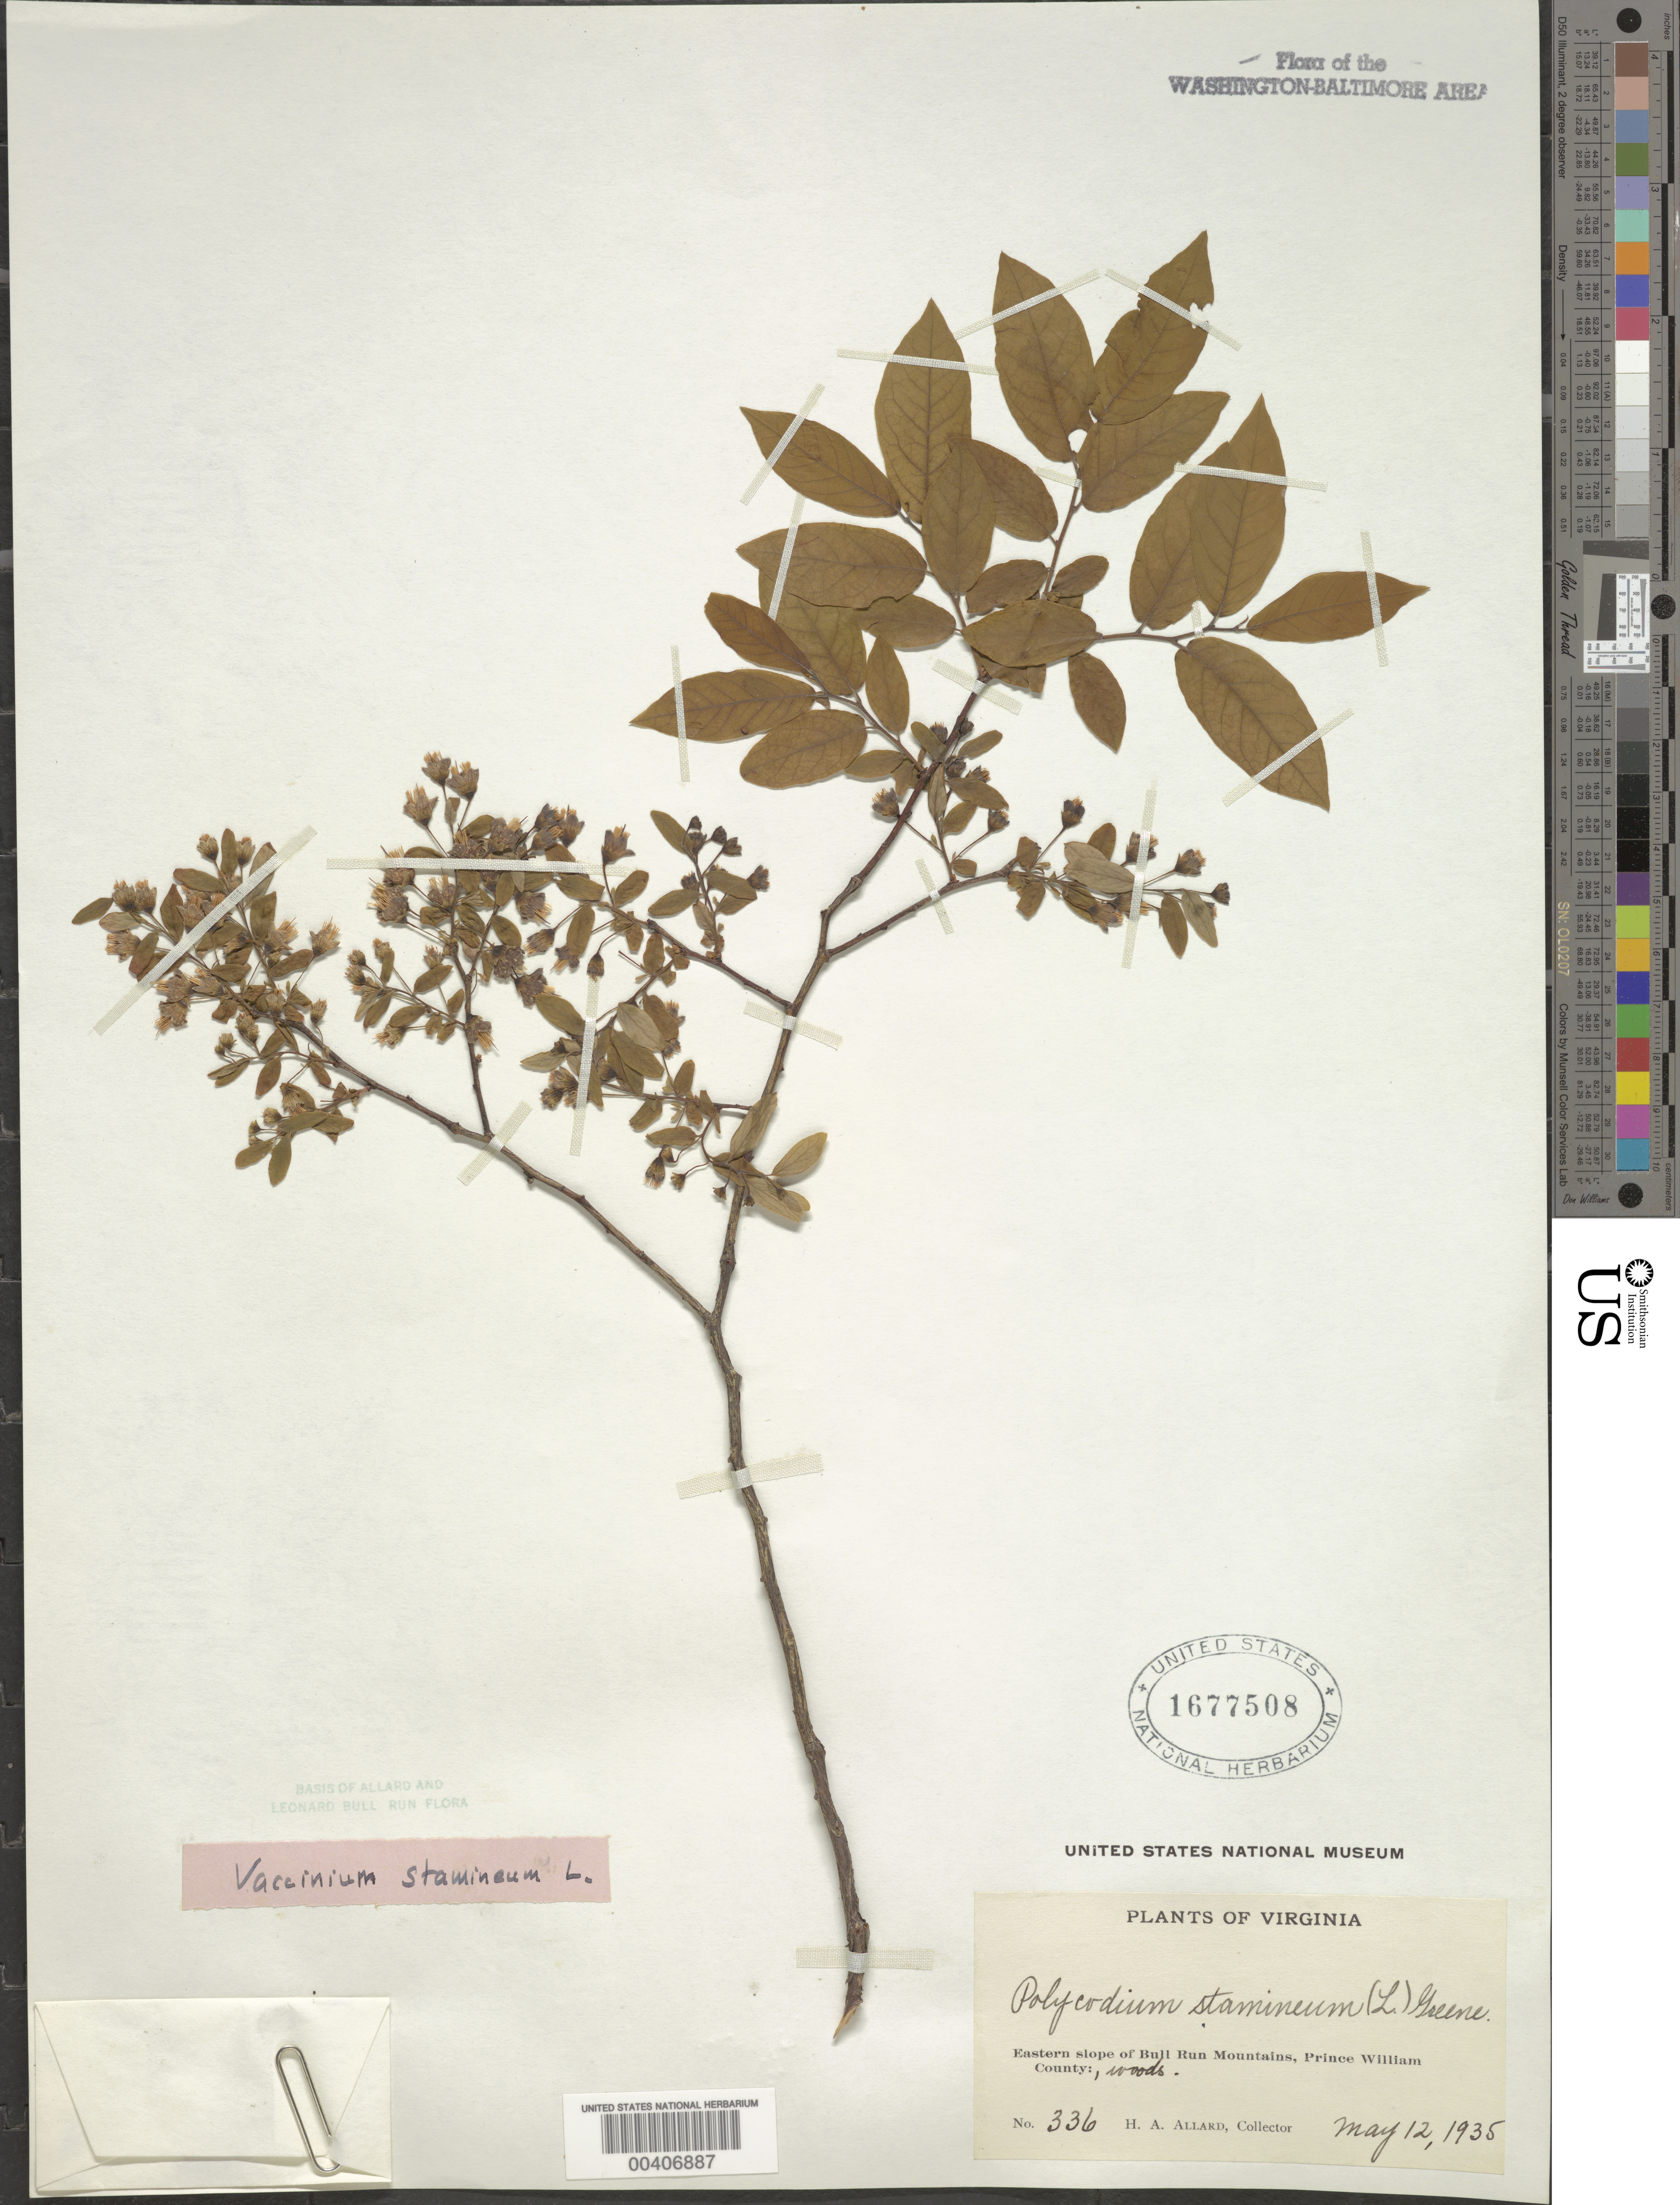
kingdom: Plantae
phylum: Tracheophyta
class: Magnoliopsida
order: Ericales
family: Ericaceae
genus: Vaccinium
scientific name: Vaccinium stamineum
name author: L.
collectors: H. A. Allard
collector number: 336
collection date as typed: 12 May 1935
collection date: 1935-05-12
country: United States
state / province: Virginia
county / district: Prince William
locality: Eastern slope of Bull Run Mountains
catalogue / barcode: US 1677508